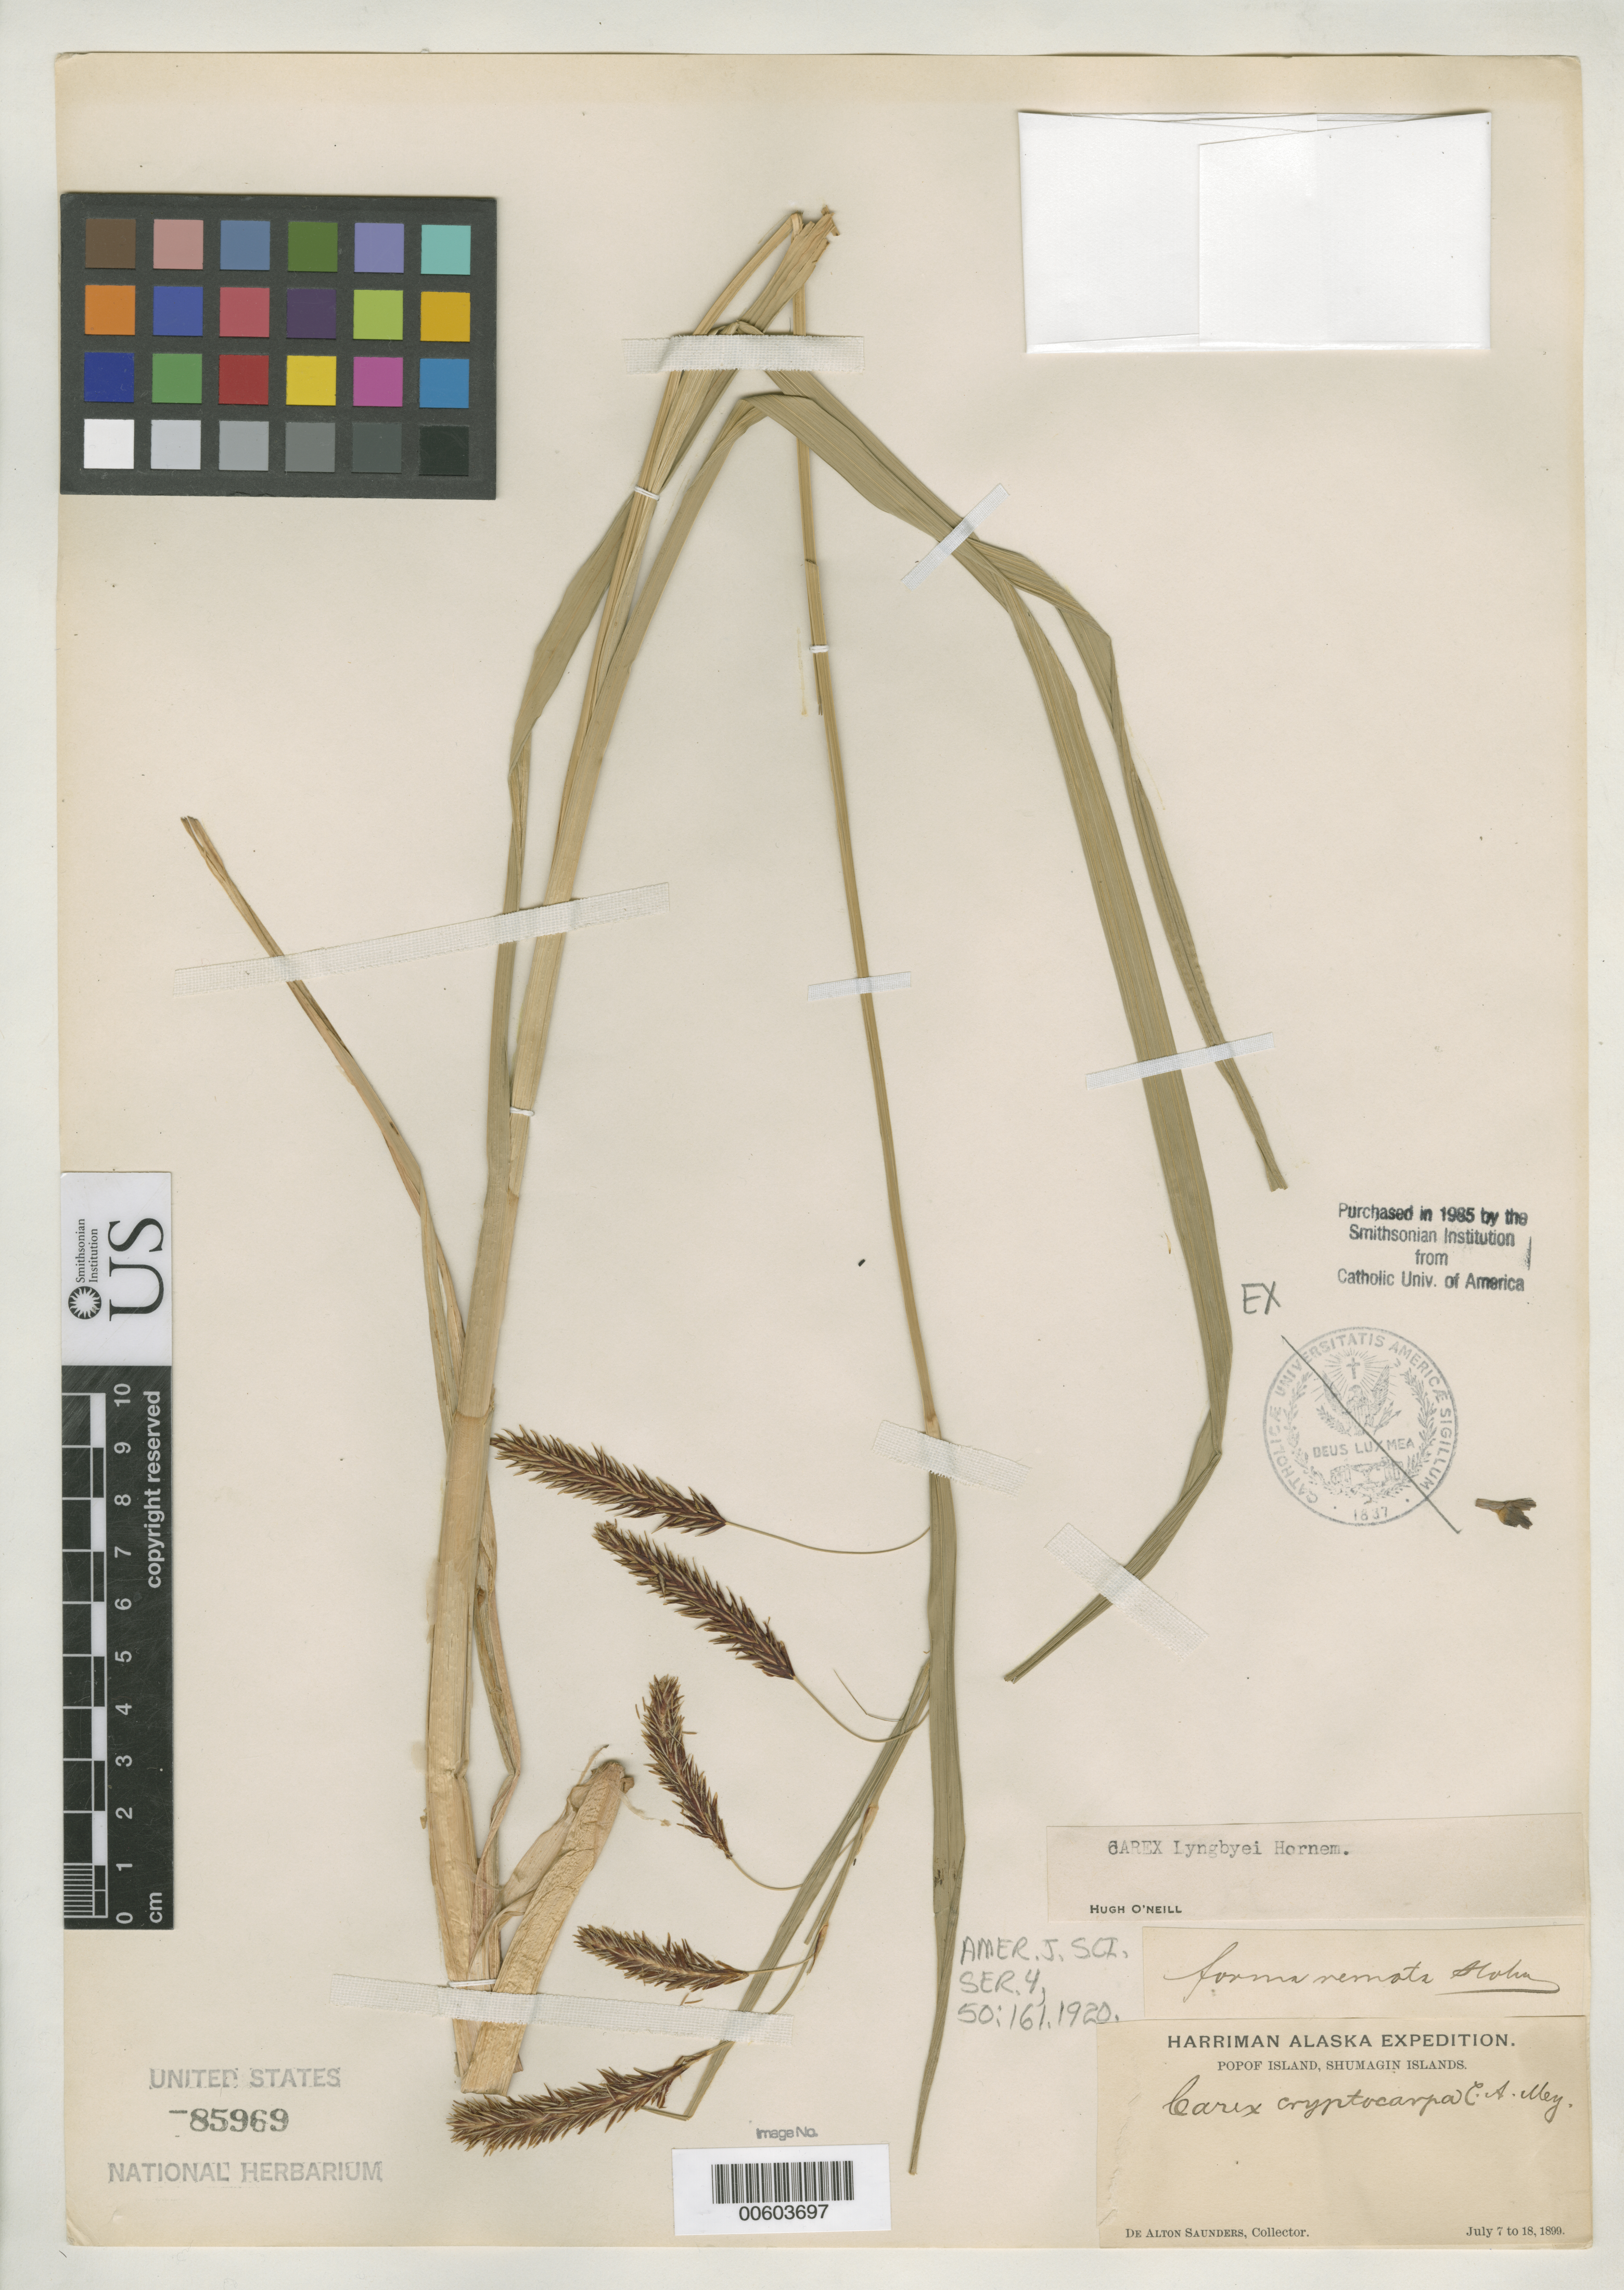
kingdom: Plantae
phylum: Tracheophyta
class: Liliopsida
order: Poales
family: Cyperaceae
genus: Carex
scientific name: Carex cryptocarpa f. remota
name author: Holm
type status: Isosyntype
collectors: A. Saunders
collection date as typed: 07 Jul 1899 to 18 Jul 1899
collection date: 1899-07-07/1899-07-18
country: United States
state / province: Alaska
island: Popof Island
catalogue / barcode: US 85969